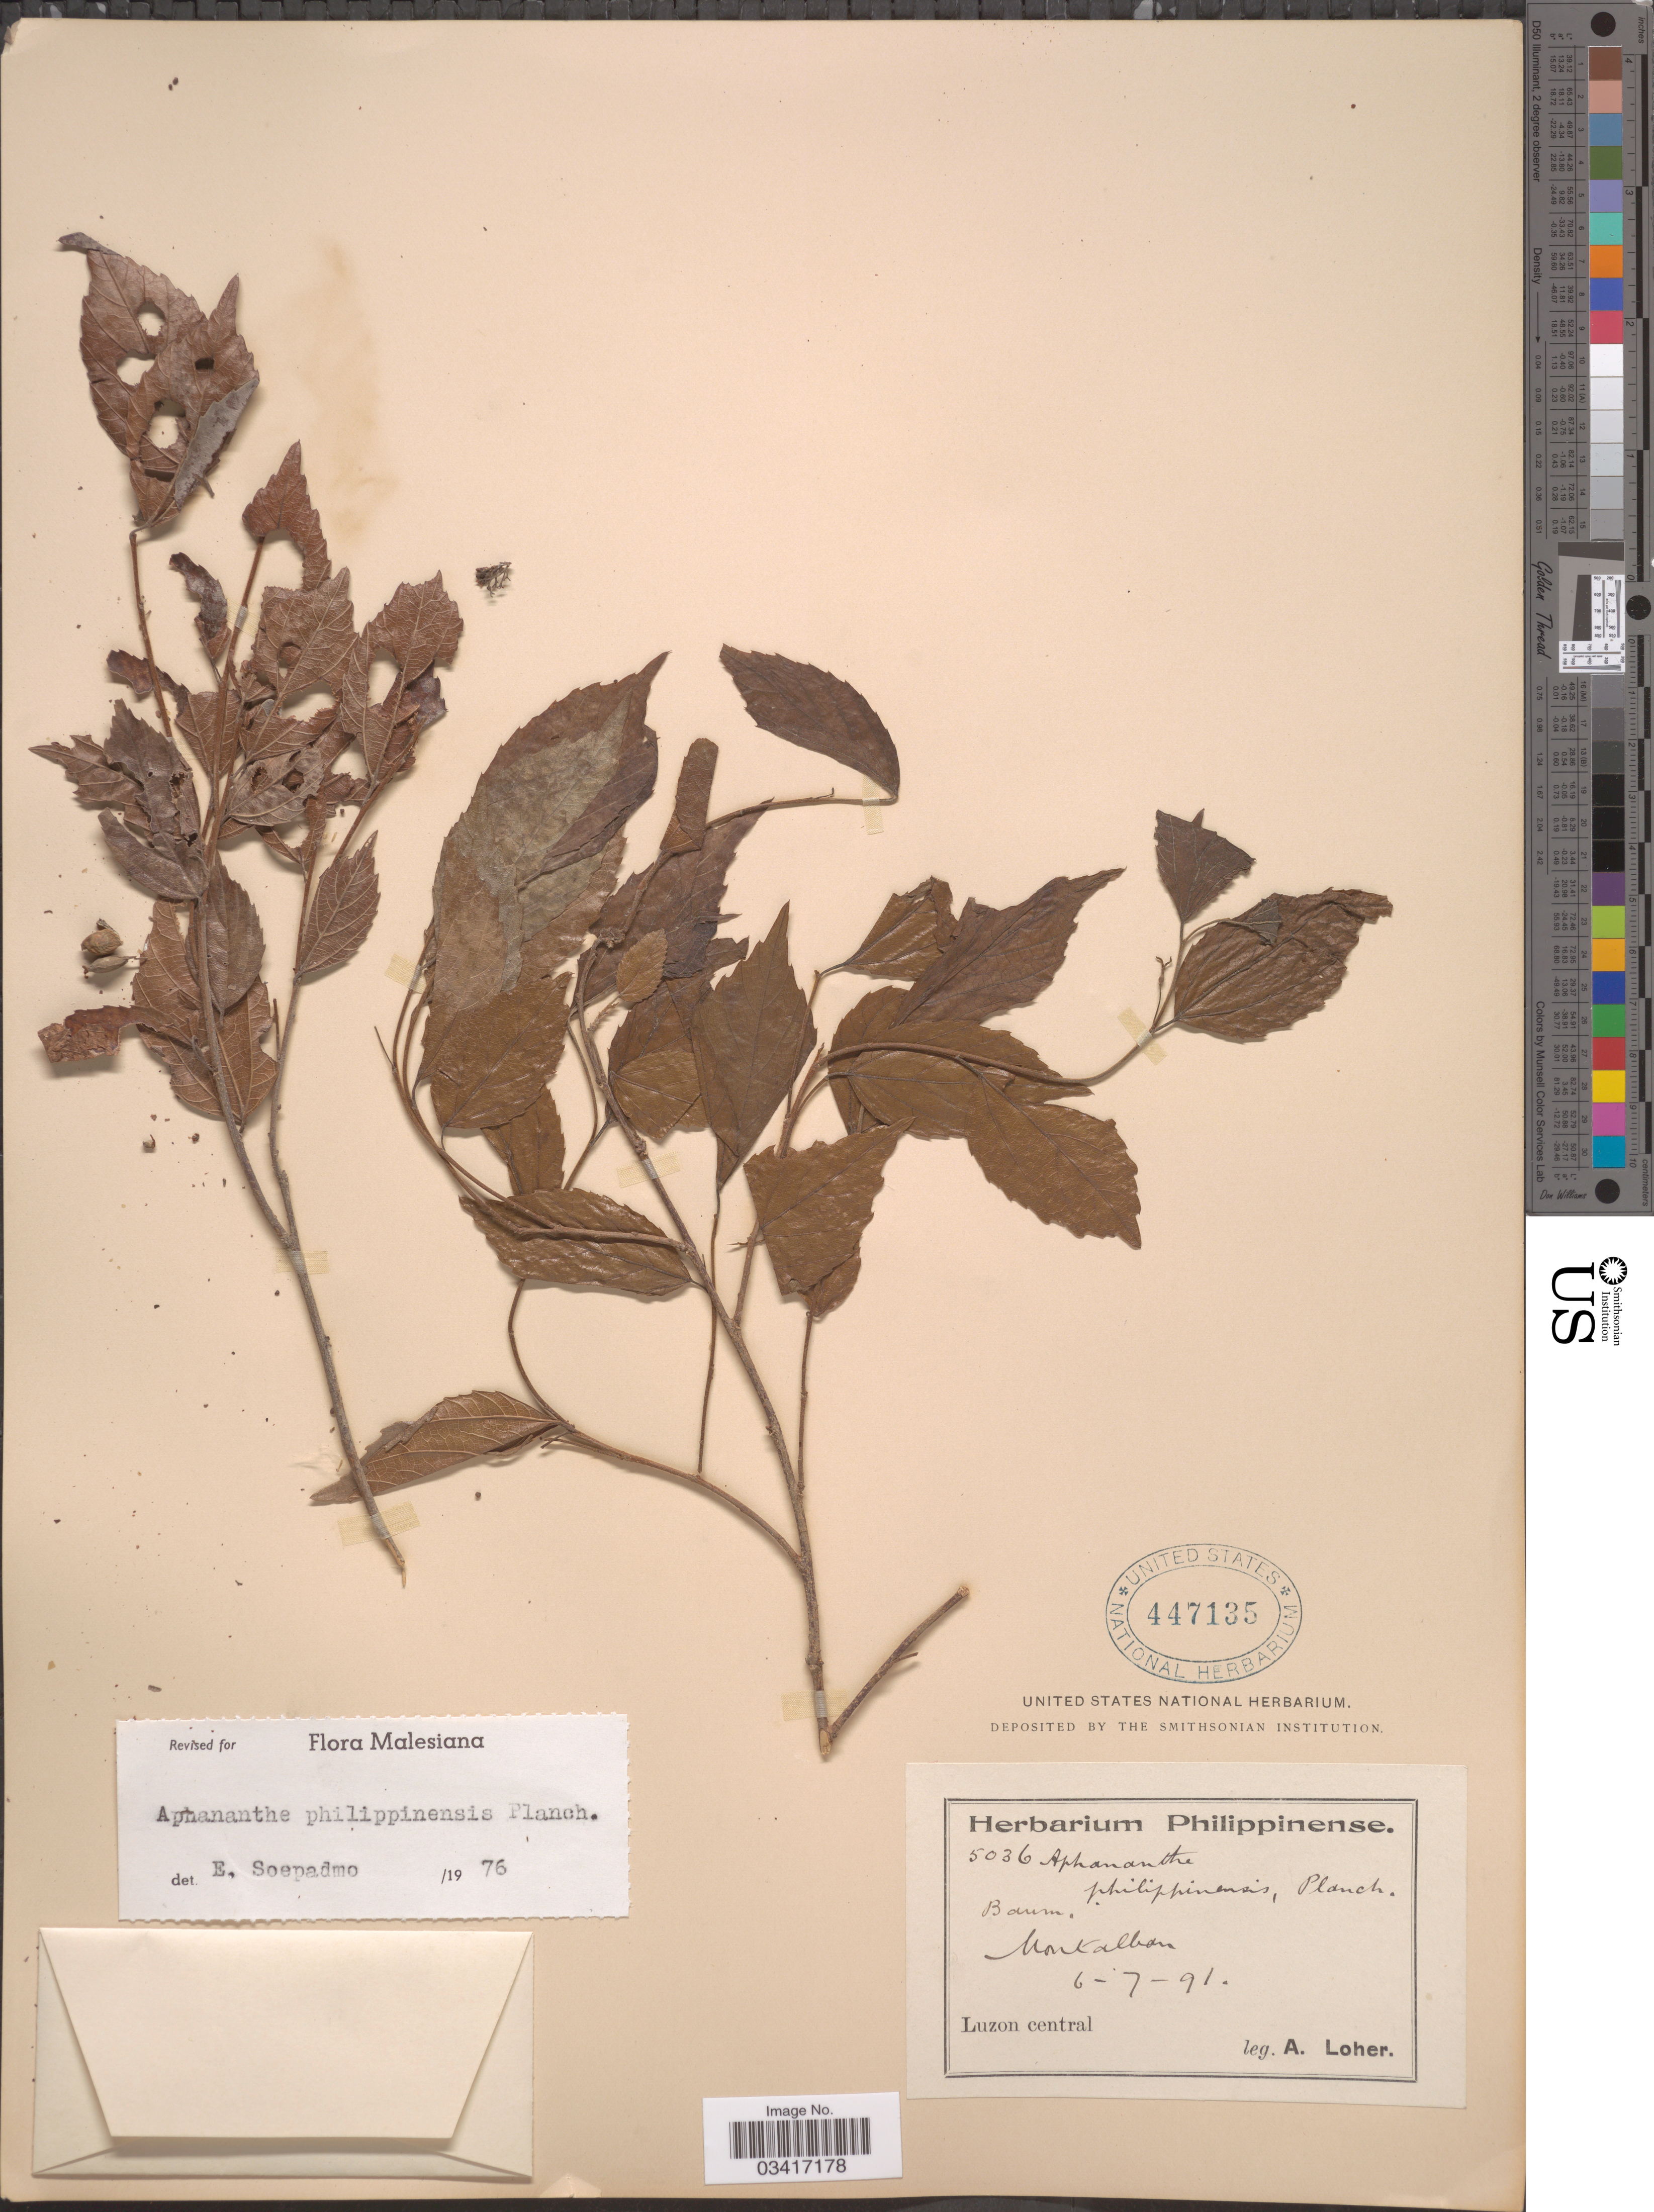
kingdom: Plantae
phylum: Tracheophyta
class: Magnoliopsida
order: Rosales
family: Cannabaceae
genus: Aphananthe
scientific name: Aphananthe philippinensis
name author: Planch.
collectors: A. Loher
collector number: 5036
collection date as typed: Transcribed d/m/y: 6/7/91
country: Philippines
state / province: Central Luzon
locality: Montalban. Luzon central.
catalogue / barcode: US 447135